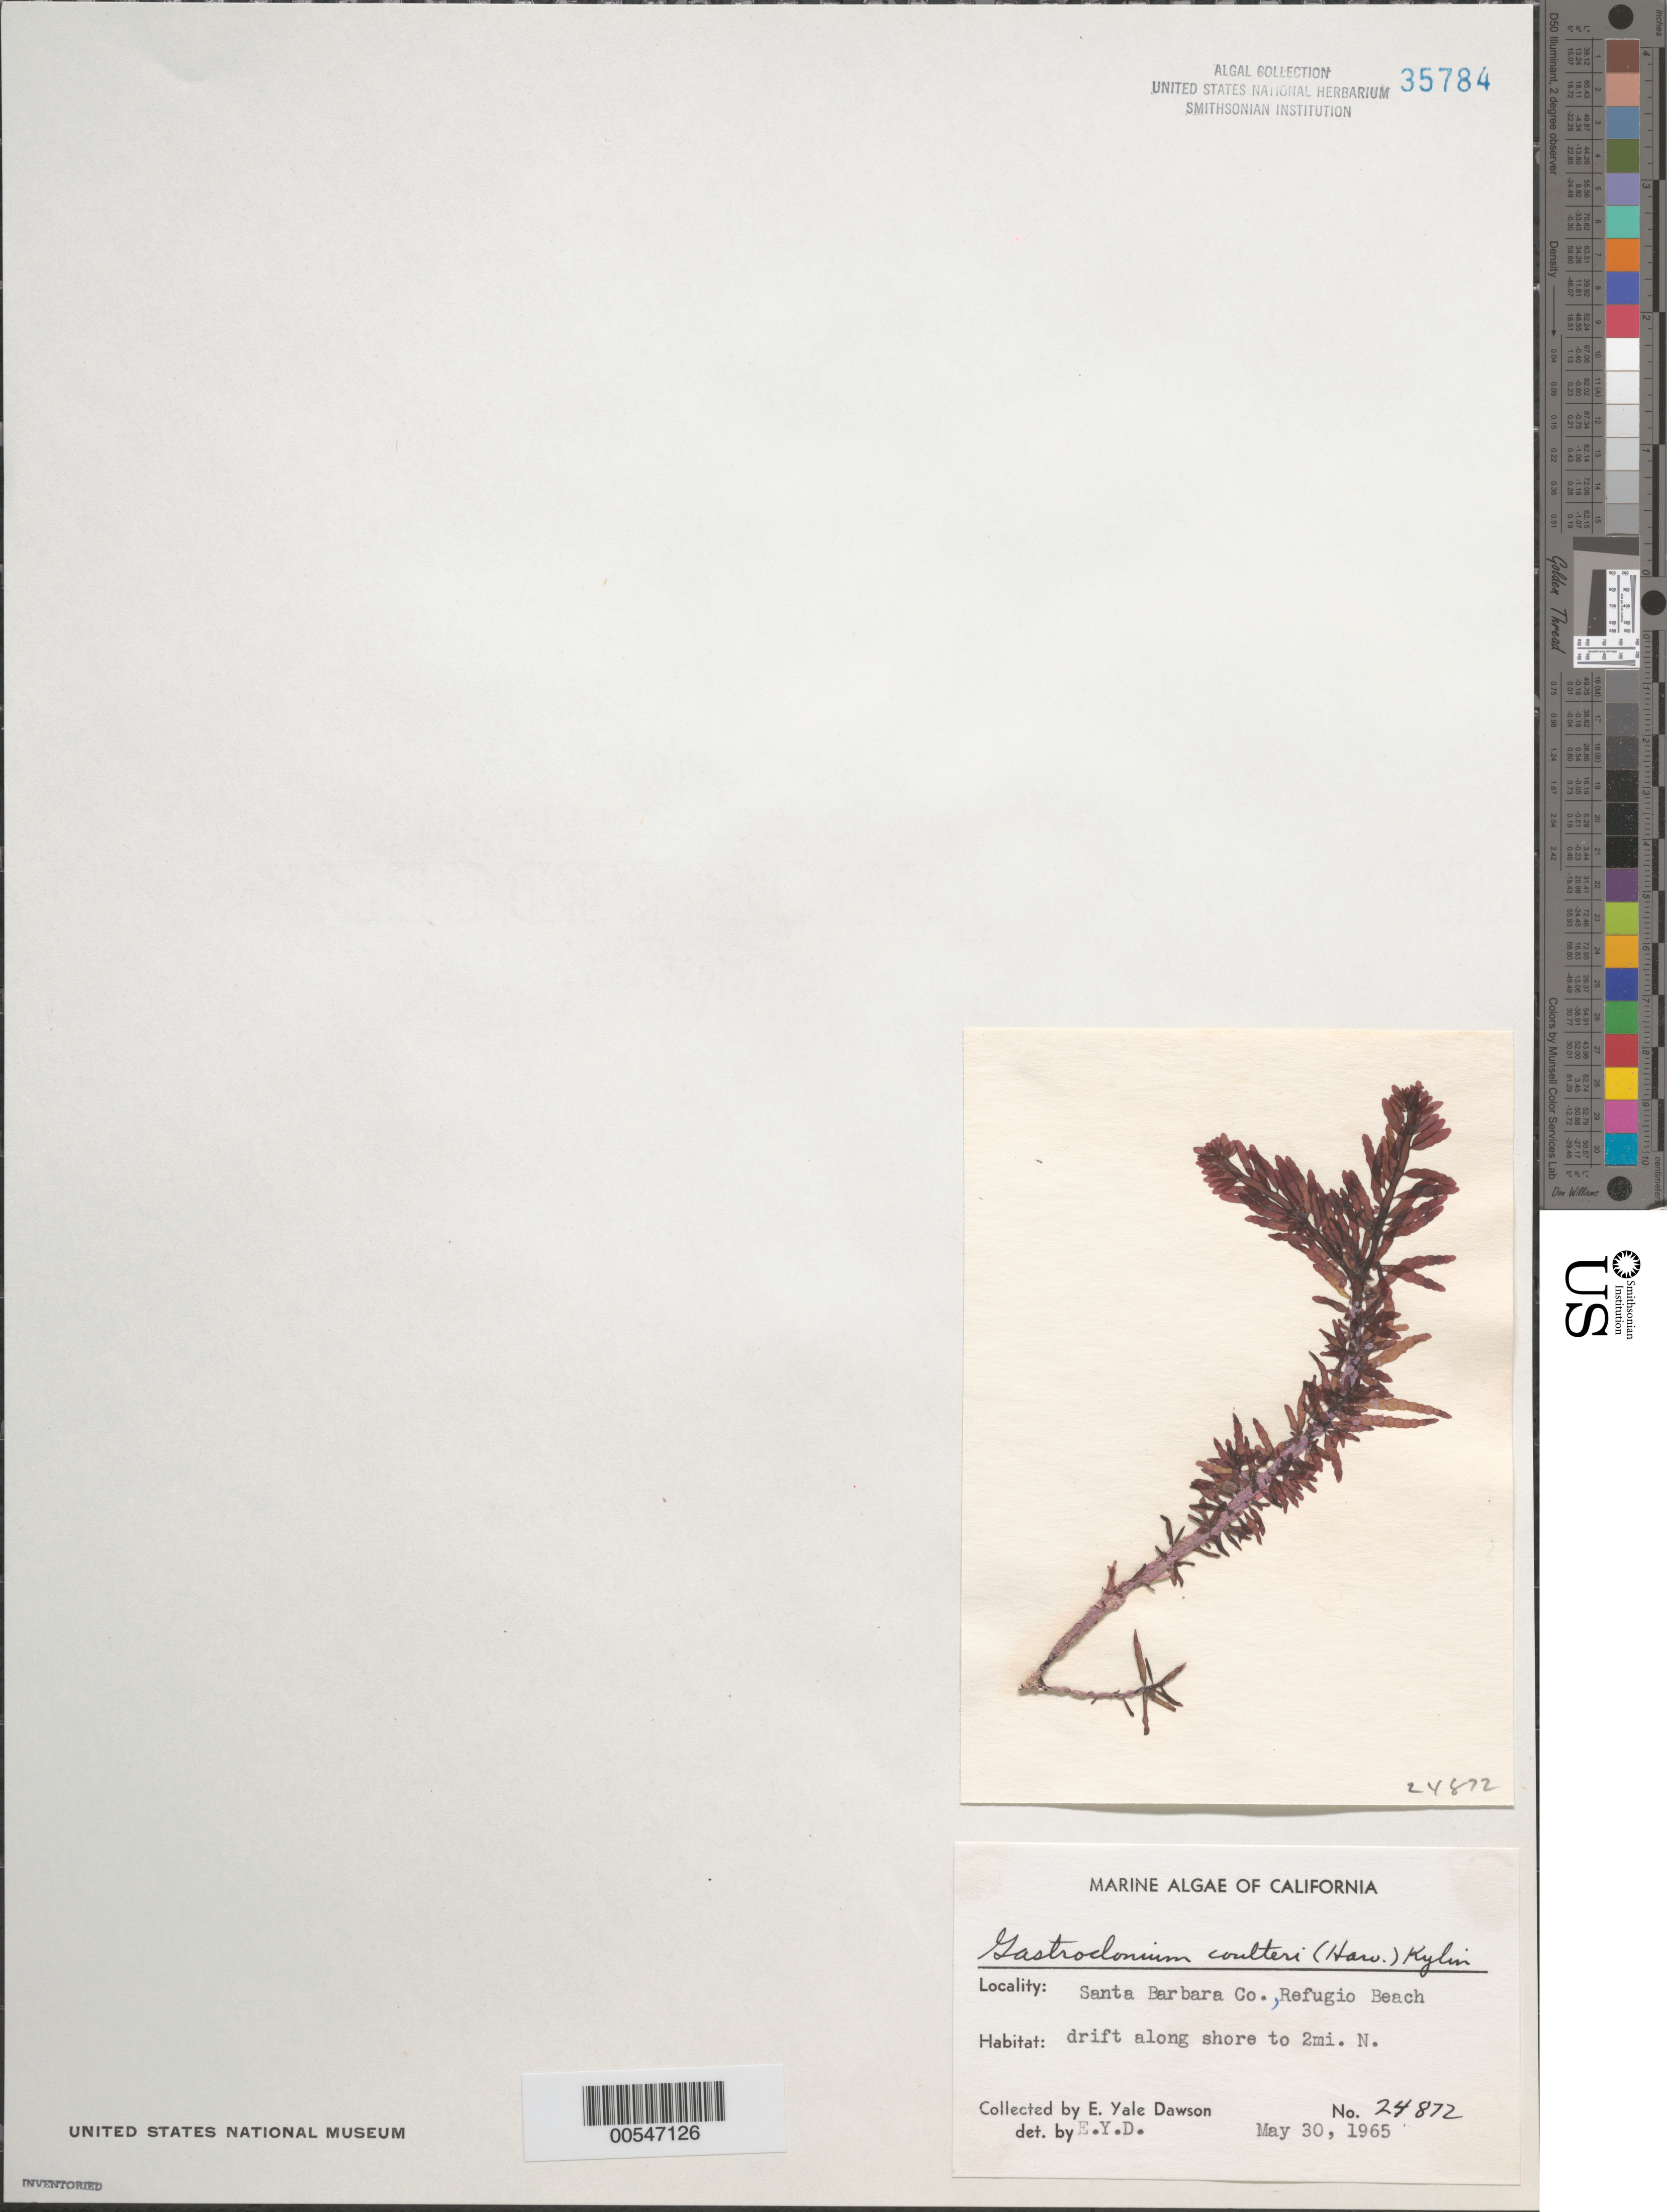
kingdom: Plantae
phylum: Rhodophyta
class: Florideophyceae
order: Rhodymeniales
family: Champiaceae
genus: Neogastroclonium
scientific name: Neogastroclonium subarticulatum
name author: (Turner) L. Le Gall et al.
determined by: Algae name updating Project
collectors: E. Y. Dawson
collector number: EYD 24872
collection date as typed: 30 May 1965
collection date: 1965-05-30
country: United States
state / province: California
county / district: Santa Barbara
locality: Refugio Beach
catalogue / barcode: US 35784